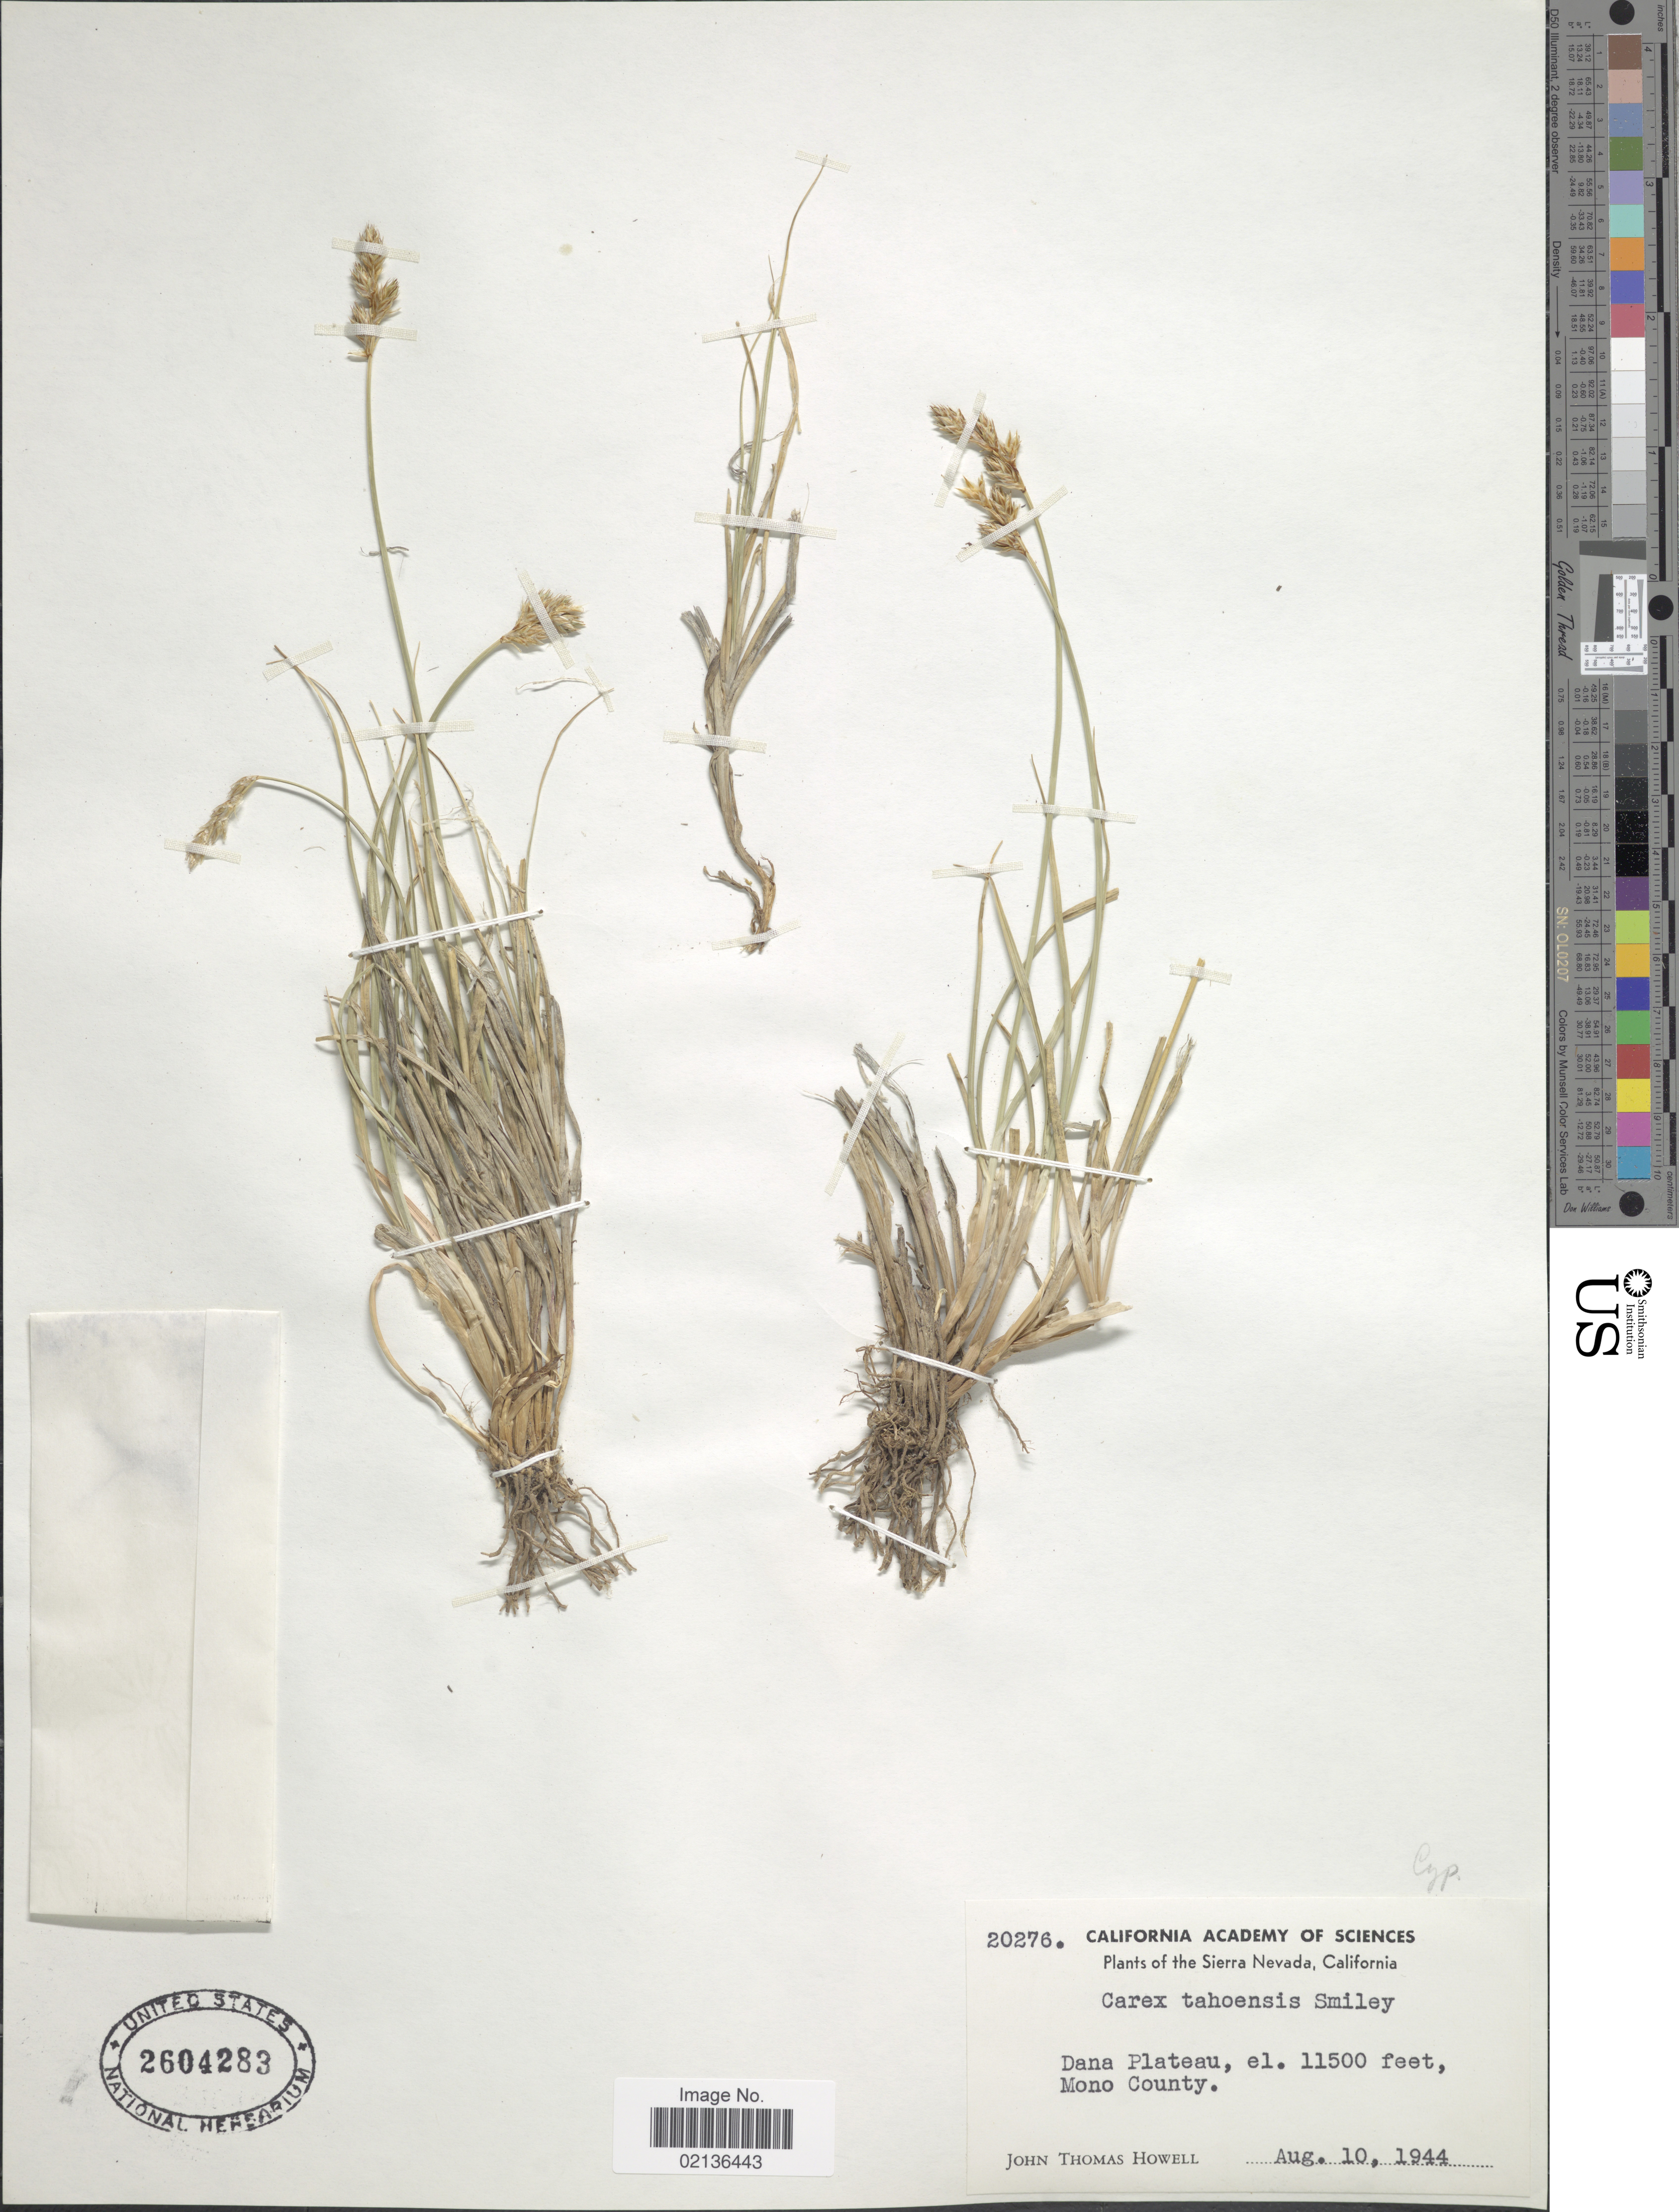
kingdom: Plantae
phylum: Tracheophyta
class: Liliopsida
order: Poales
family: Cyperaceae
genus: Carex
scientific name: Carex tahoensis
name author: Smiley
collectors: J. T. Howell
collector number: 20276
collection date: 1944-08-10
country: United States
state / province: California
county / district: Mono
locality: The Sierra Nevada, California, Dana Plateau, Mono County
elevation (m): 3505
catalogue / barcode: US 2604283